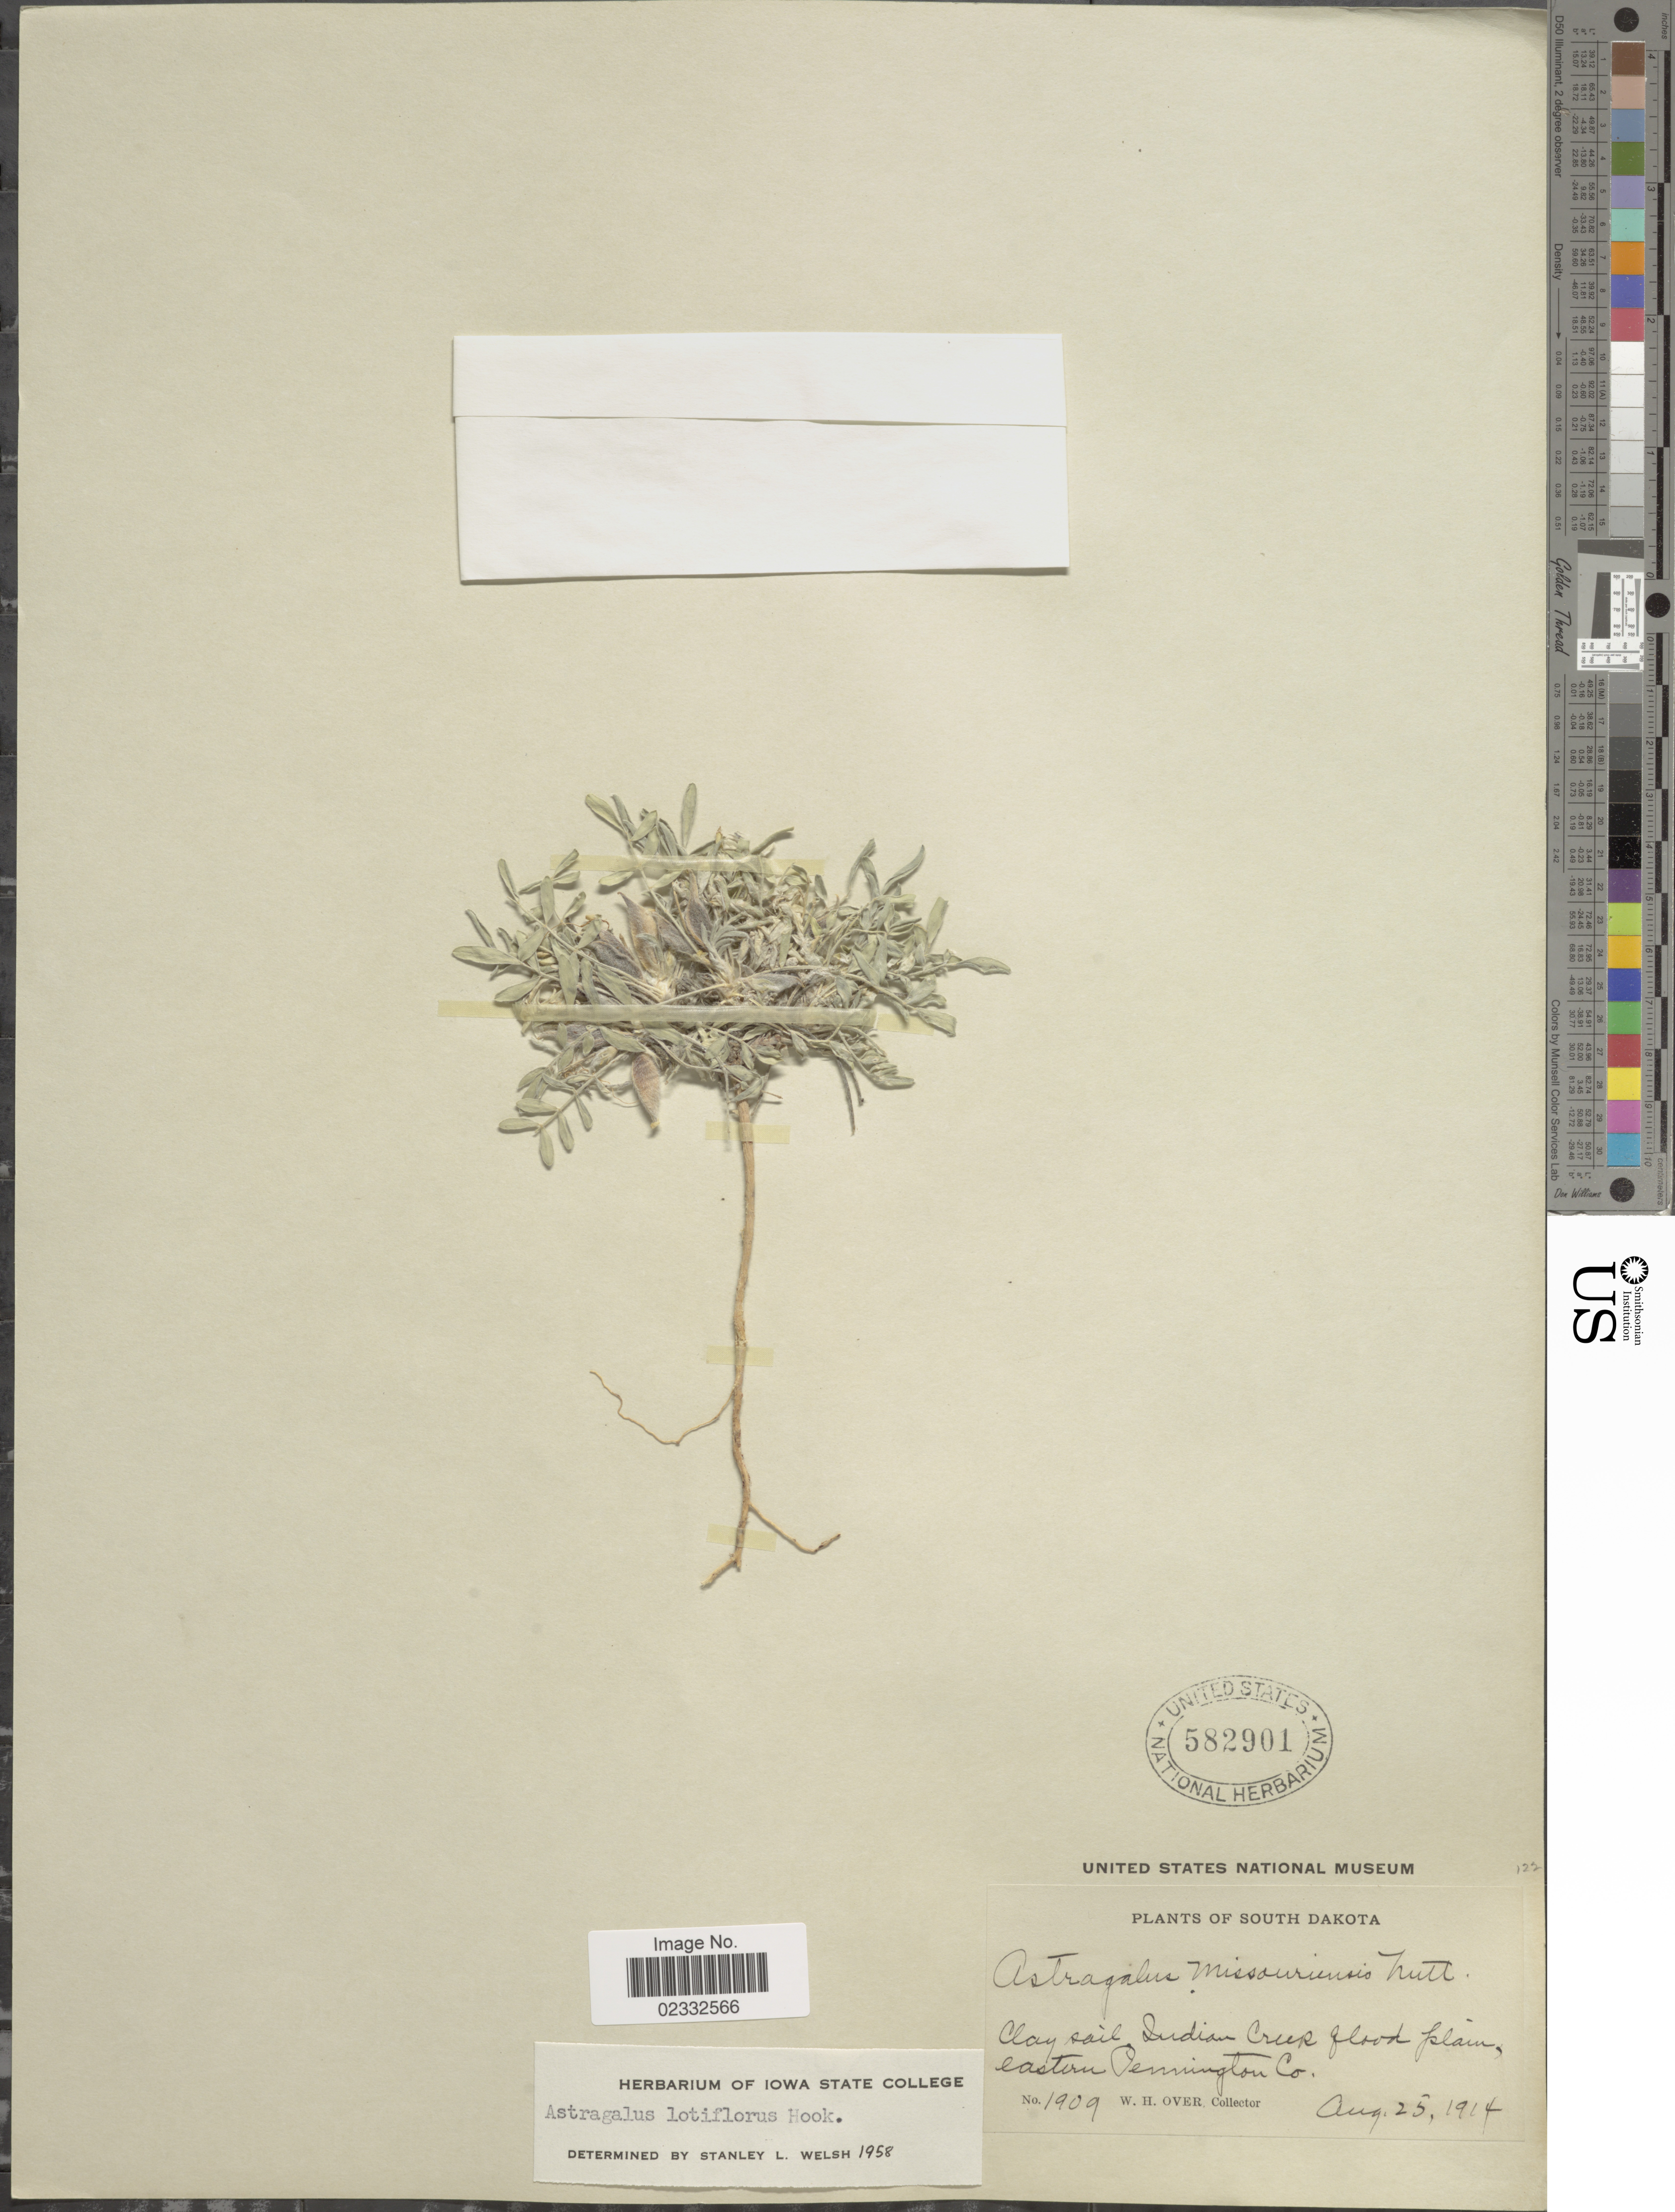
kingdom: Plantae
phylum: Tracheophyta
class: Magnoliopsida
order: Fabales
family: Fabaceae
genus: Astragalus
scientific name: Astragalus lotiflorus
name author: Hook.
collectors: W. Over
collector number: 1909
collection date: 1914-08-25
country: United States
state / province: South Dakota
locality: Clay soil. Indian Creek flood plain, eastern Pennington Co.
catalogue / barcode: US 582901